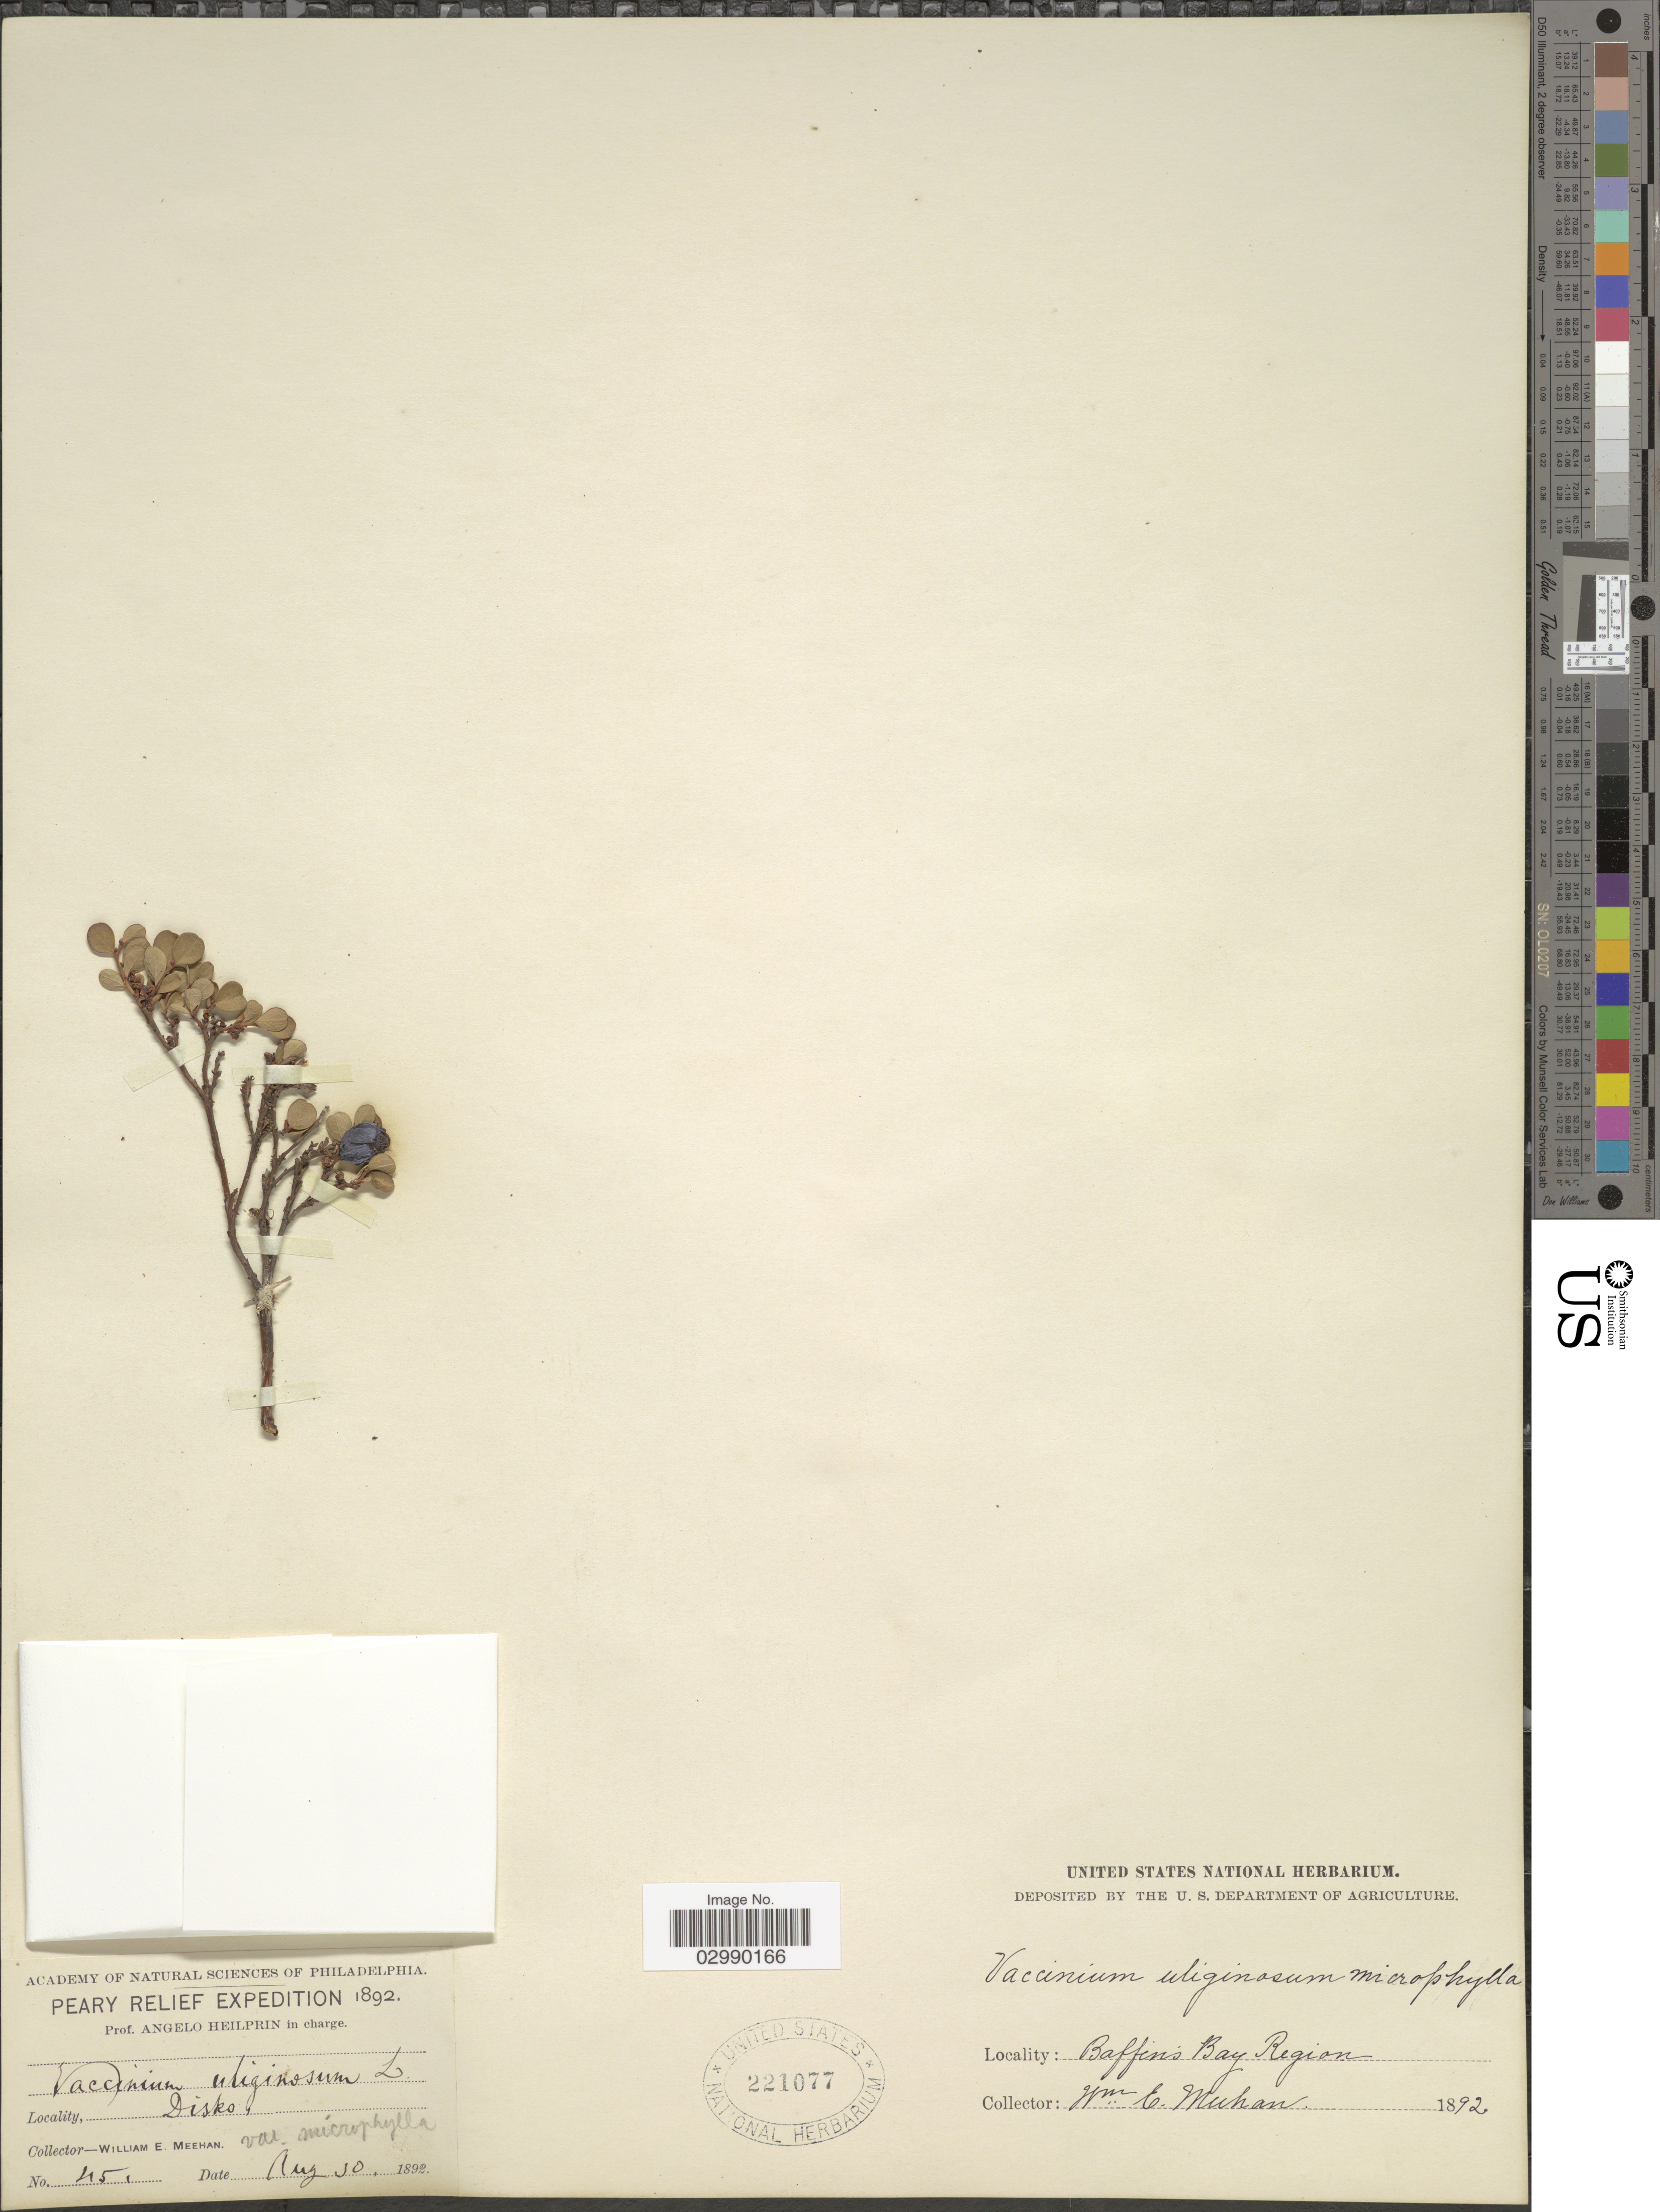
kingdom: Plantae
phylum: Tracheophyta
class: Magnoliopsida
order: Ericales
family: Ericaceae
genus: Vaccinium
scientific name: Vaccinium uliginosum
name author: L.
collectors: W. Meehan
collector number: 45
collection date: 1892-08-30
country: Greenland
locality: Pearly Relief, Disko, Baffins Bay Region.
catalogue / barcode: US 221077